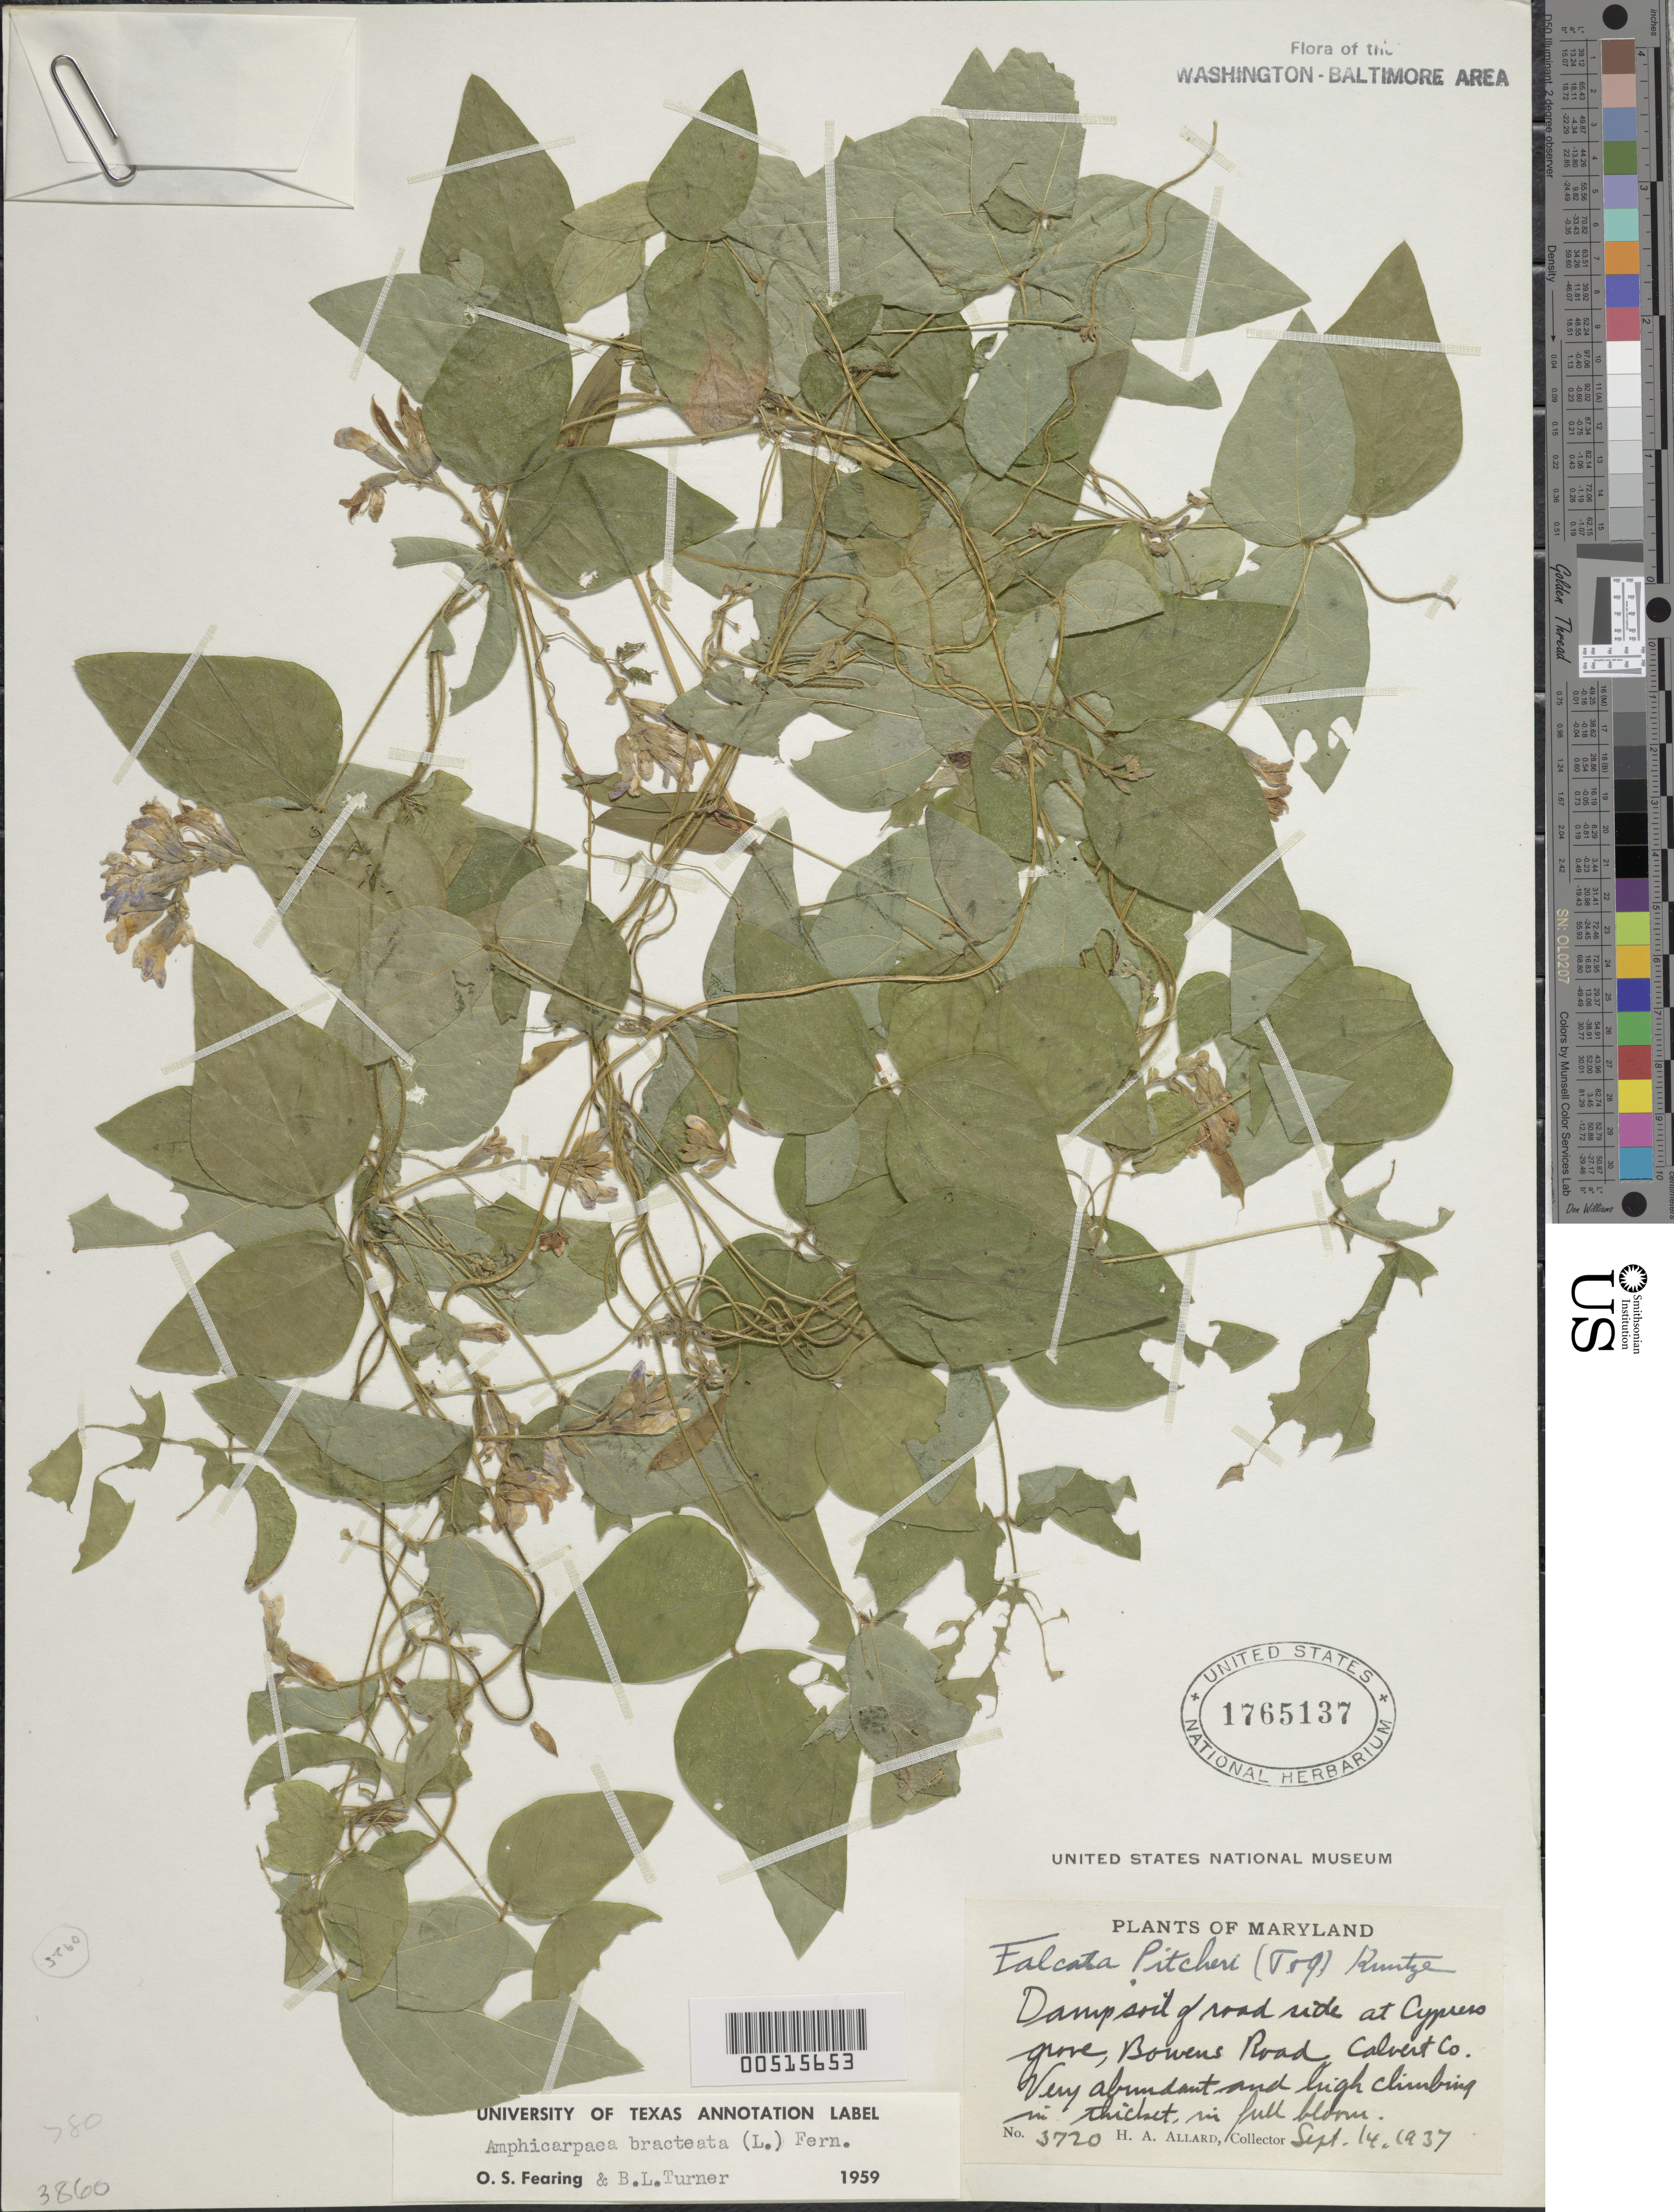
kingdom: Plantae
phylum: Tracheophyta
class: Magnoliopsida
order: Fabales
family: Fabaceae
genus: Amphicarpaea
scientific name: Amphicarpaea bracteata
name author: (L.) Fernald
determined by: Fearing, O. S.; Turner, B. L.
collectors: H. A. Allard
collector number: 3720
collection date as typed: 14 Sep 1937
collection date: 1937-09-14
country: United States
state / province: Maryland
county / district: Calvert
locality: Bowens Road, Cypress Grove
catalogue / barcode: US 1765137